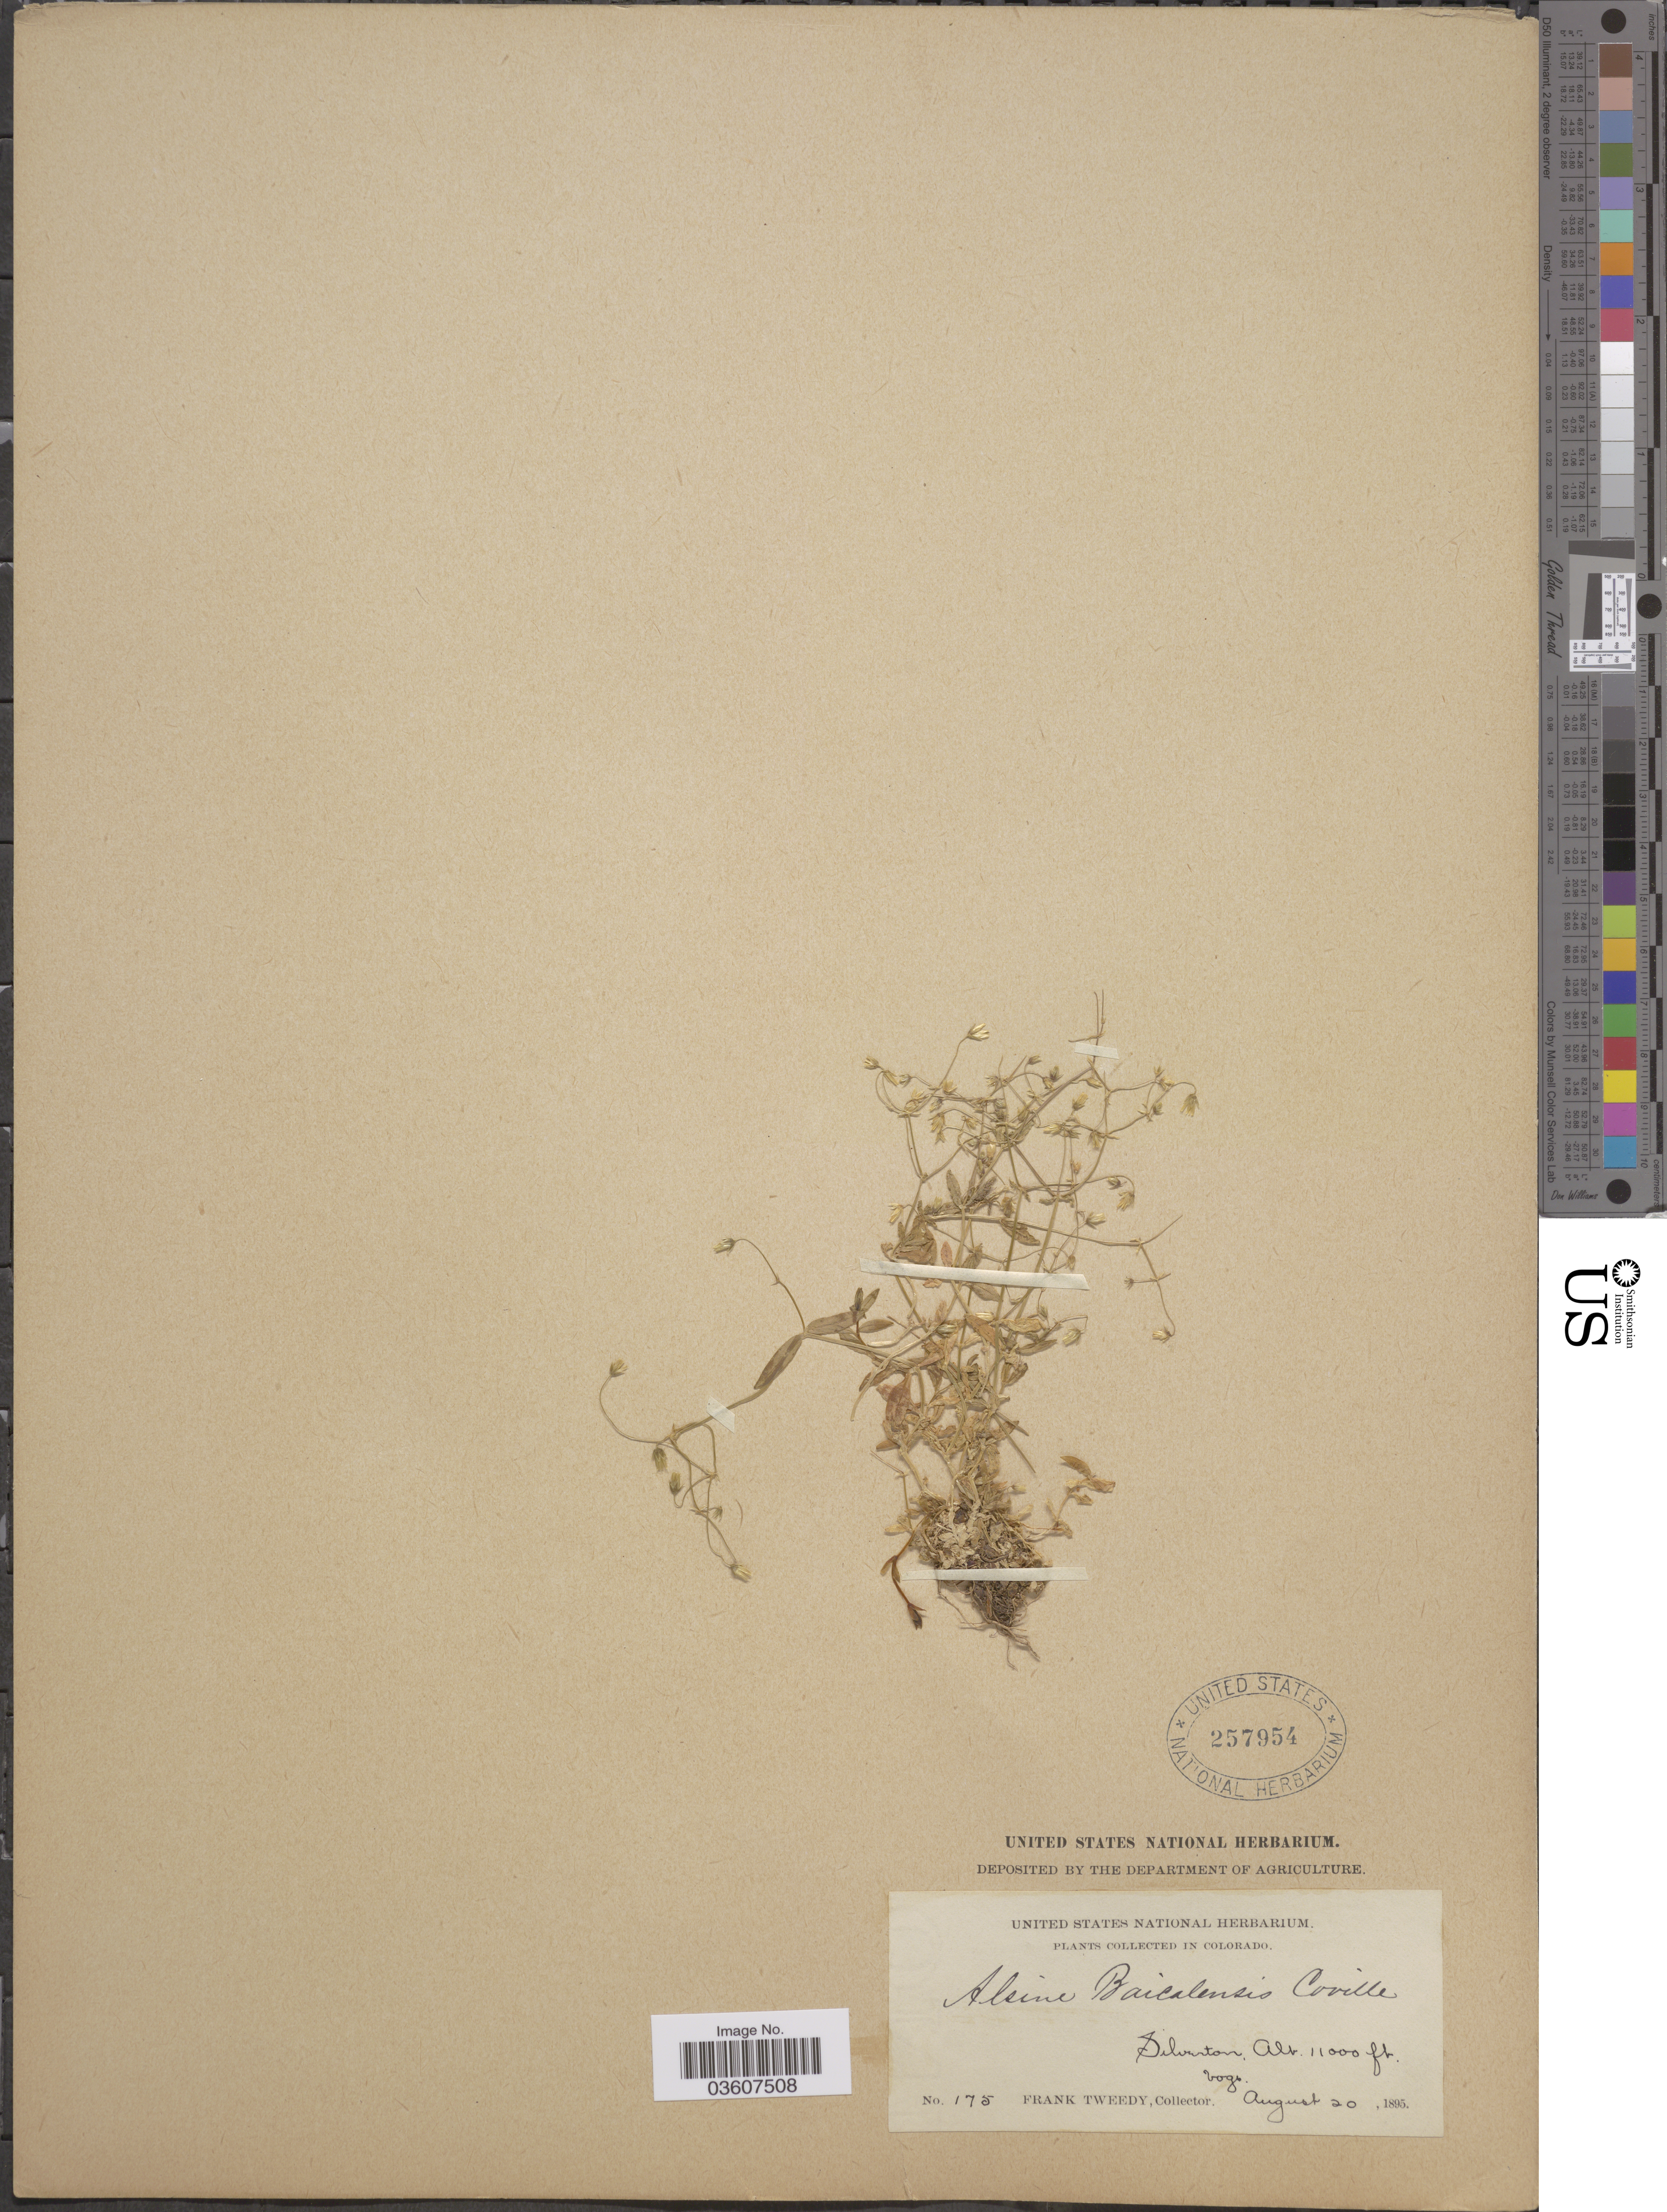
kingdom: Plantae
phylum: Tracheophyta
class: Magnoliopsida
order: Caryophyllales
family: Caryophyllaceae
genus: Stellaria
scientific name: Stellaria umbellata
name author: Turcz.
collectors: F. Tweedy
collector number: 175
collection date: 1895-08-20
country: United States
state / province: Colorado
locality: Silverton.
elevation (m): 3353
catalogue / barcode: US 257954